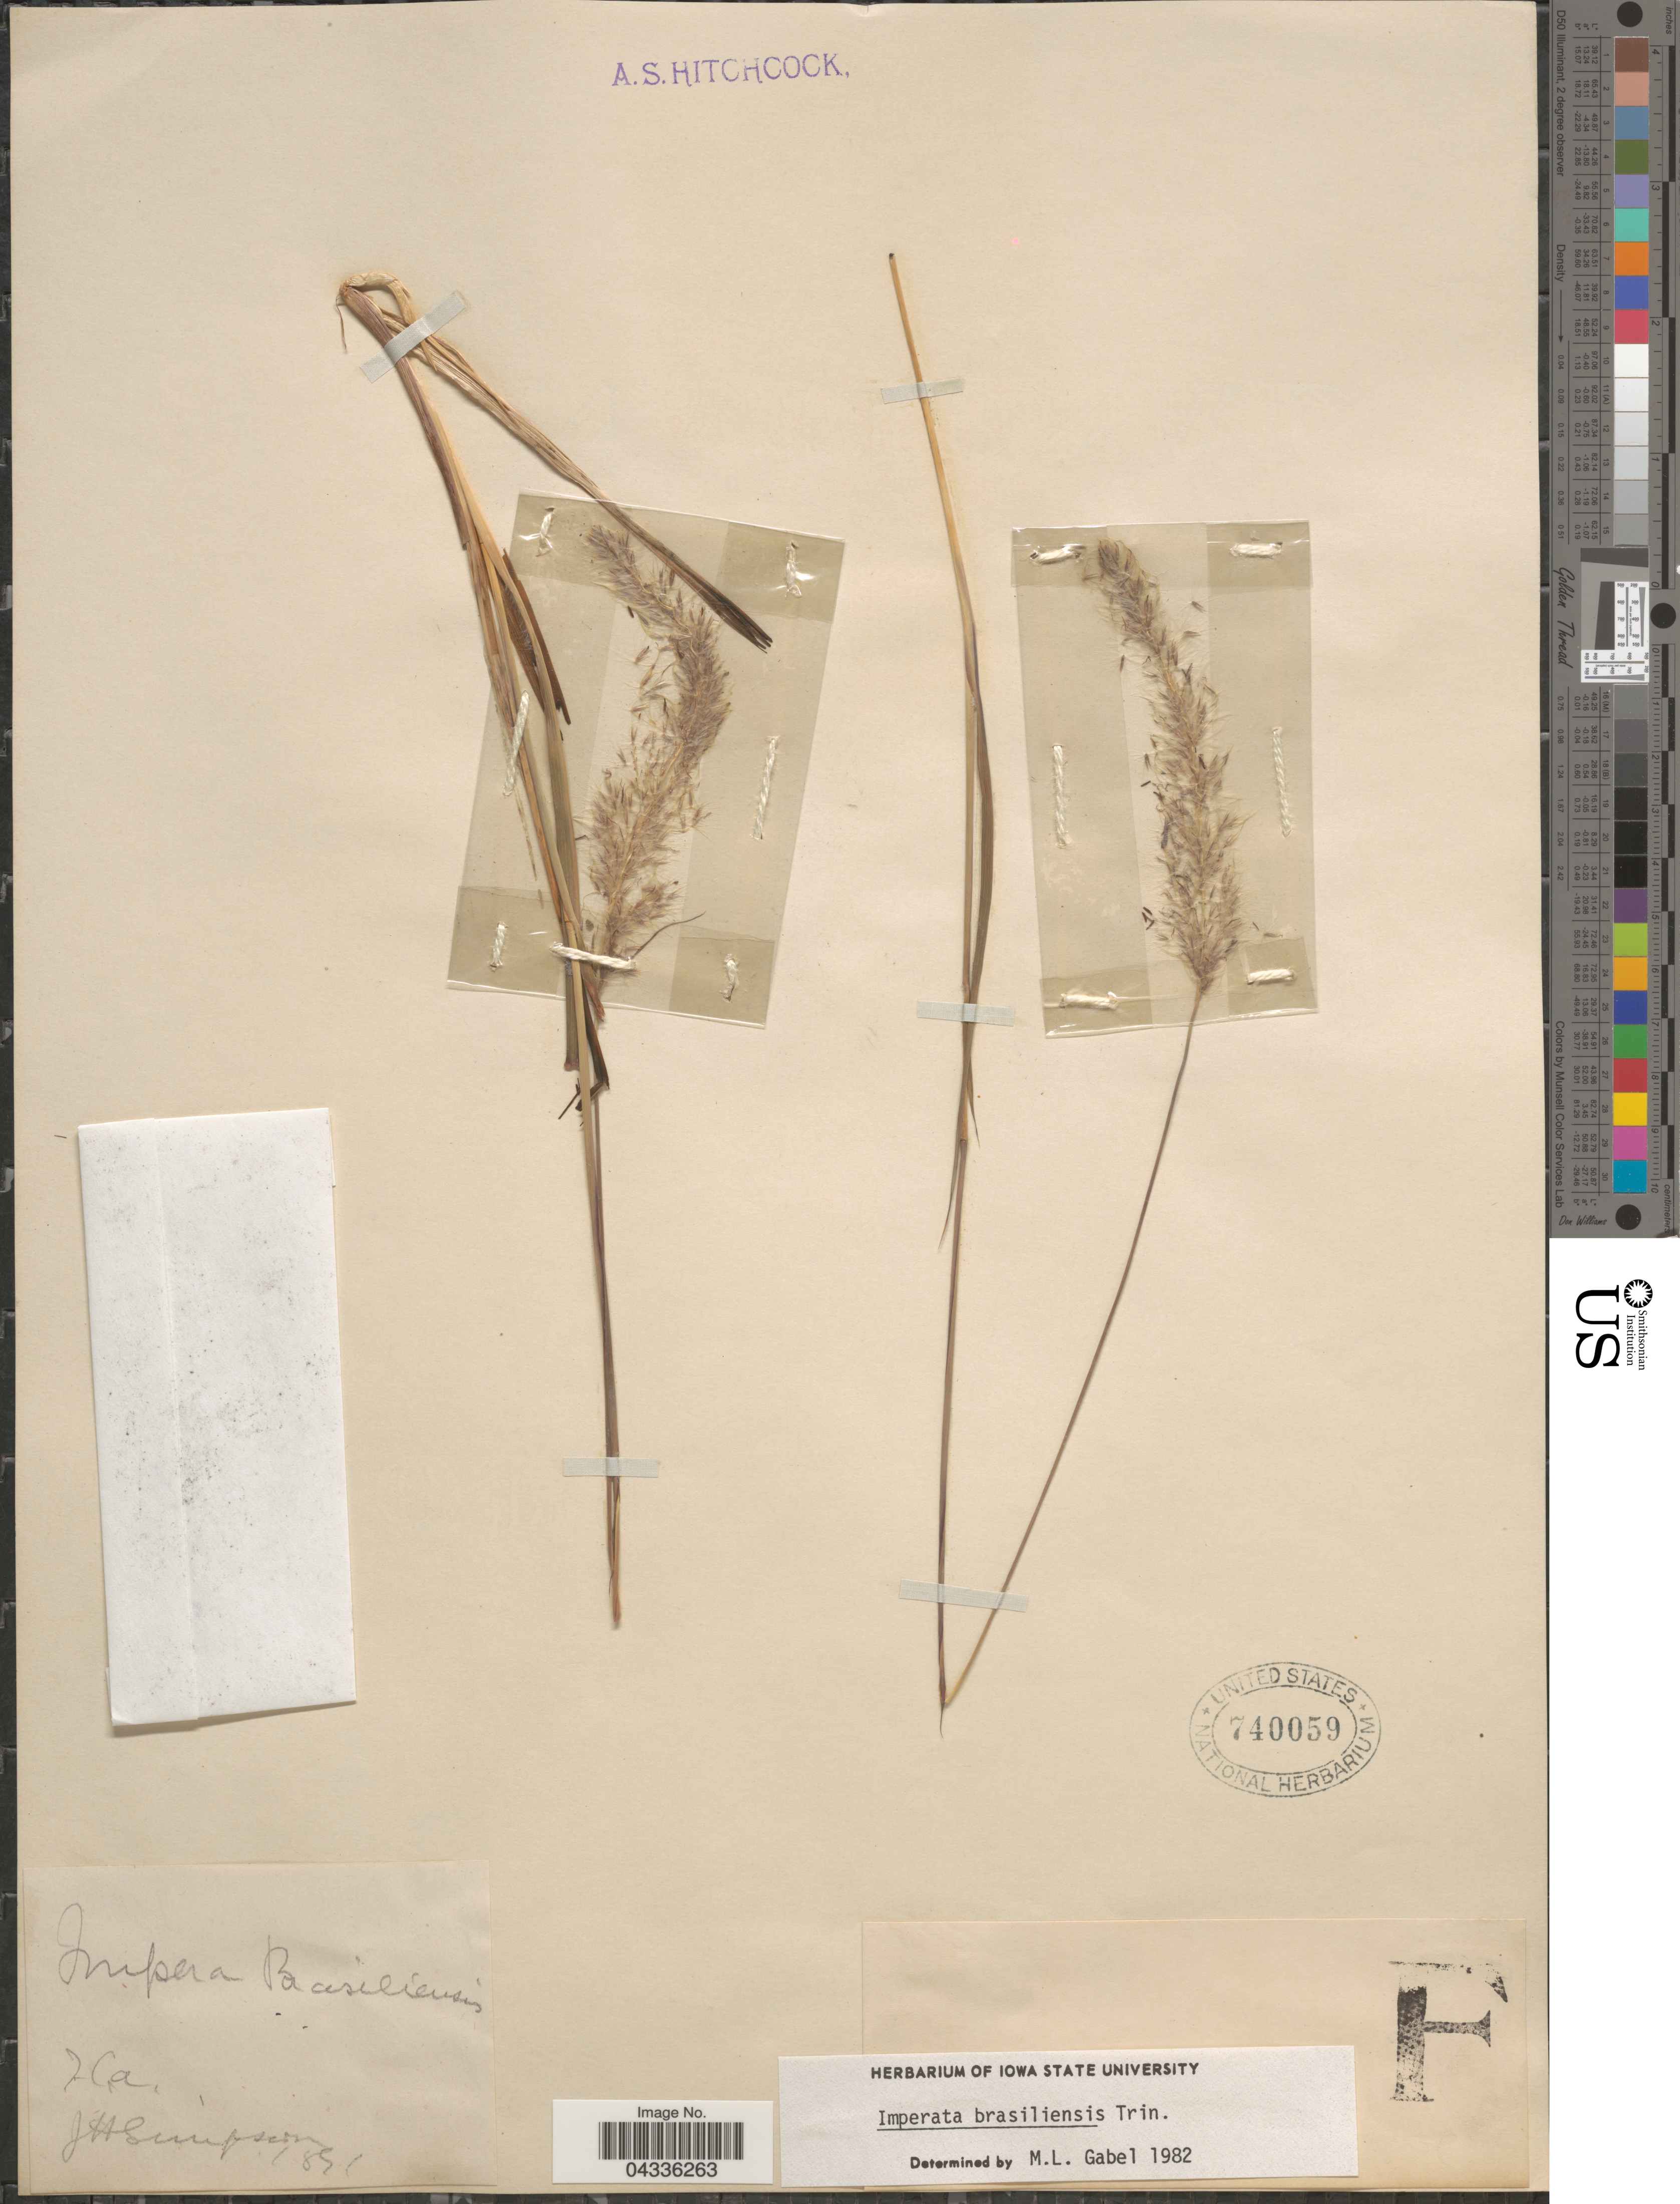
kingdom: Plantae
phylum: Tracheophyta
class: Liliopsida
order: Poales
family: Poaceae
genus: Imperata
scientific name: Imperata brasiliensis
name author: Trin.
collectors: J. H. Simpson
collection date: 1891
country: United States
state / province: Florida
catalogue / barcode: US 740059